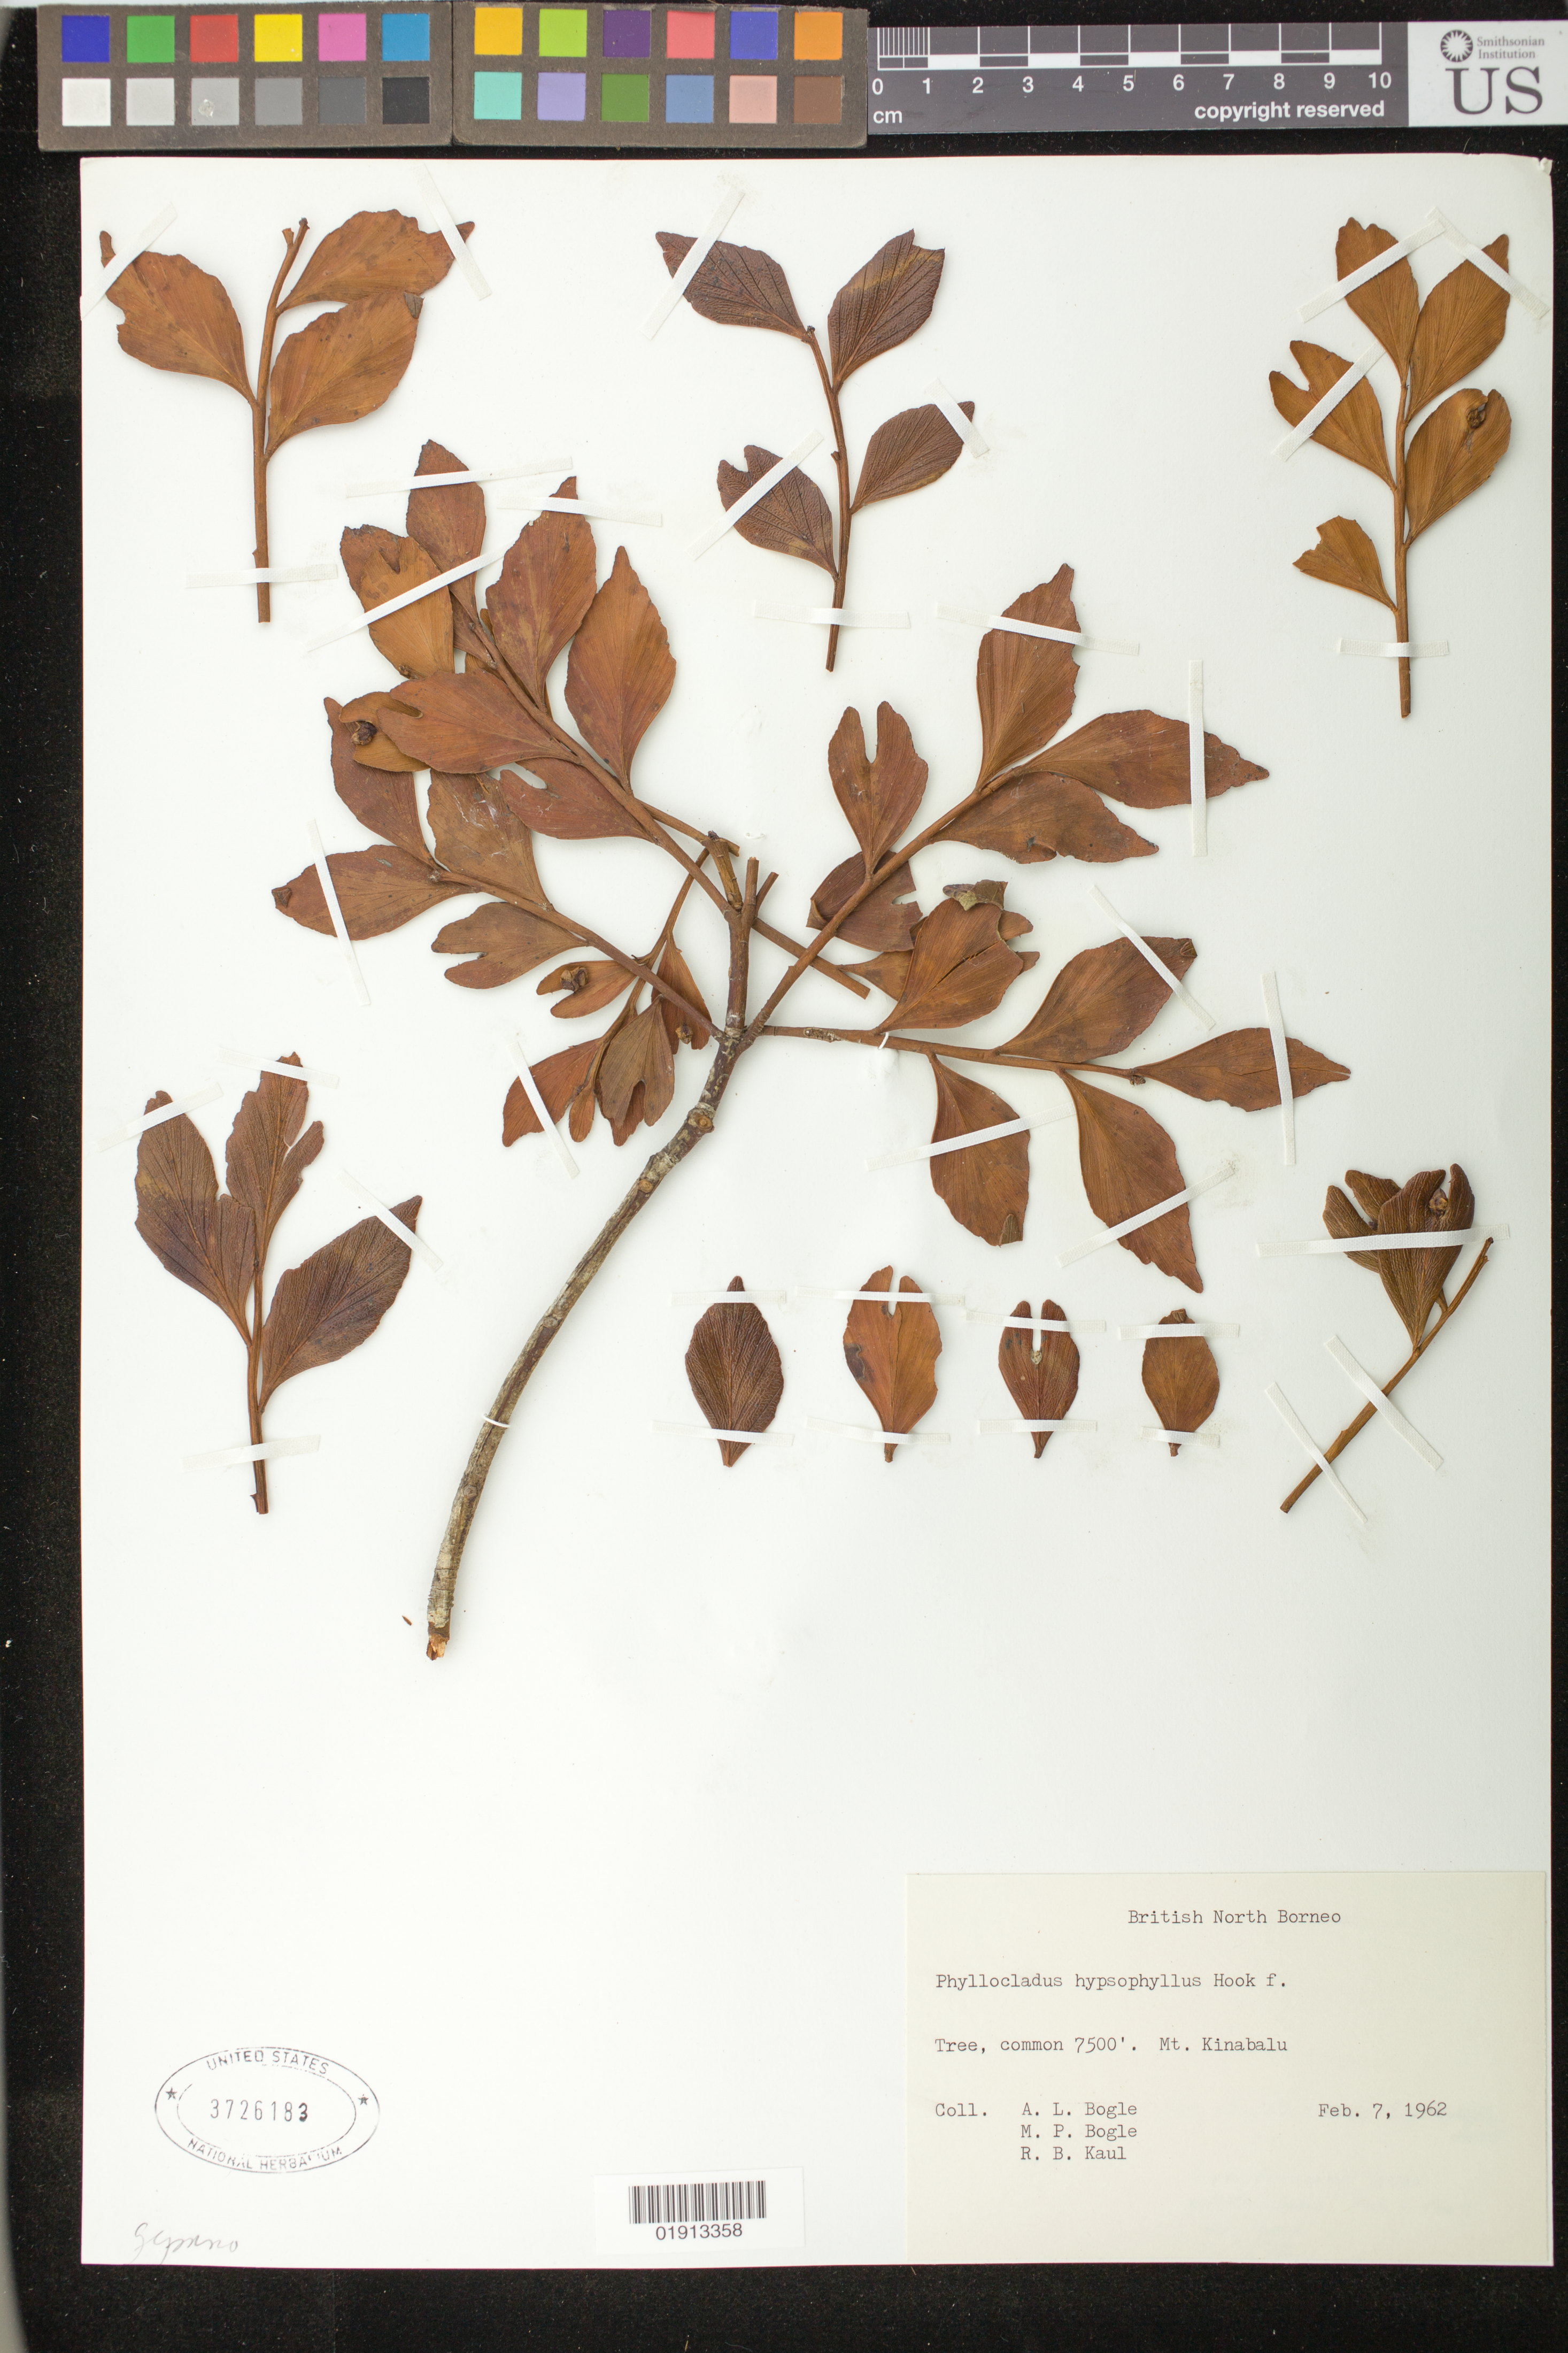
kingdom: Plantae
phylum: Tracheophyta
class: Pinopsida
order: Pinales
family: Phyllocladaceae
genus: Phyllocladus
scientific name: Phyllocladus hypophyllus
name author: Hook. f.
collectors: Bogle, A.L., M. Bogle & R. Kaul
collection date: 1962-02-07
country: Malaysia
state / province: Sabah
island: Borneo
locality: British North Borneo, Mt. Kinabalu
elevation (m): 2286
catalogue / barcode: US 3726183